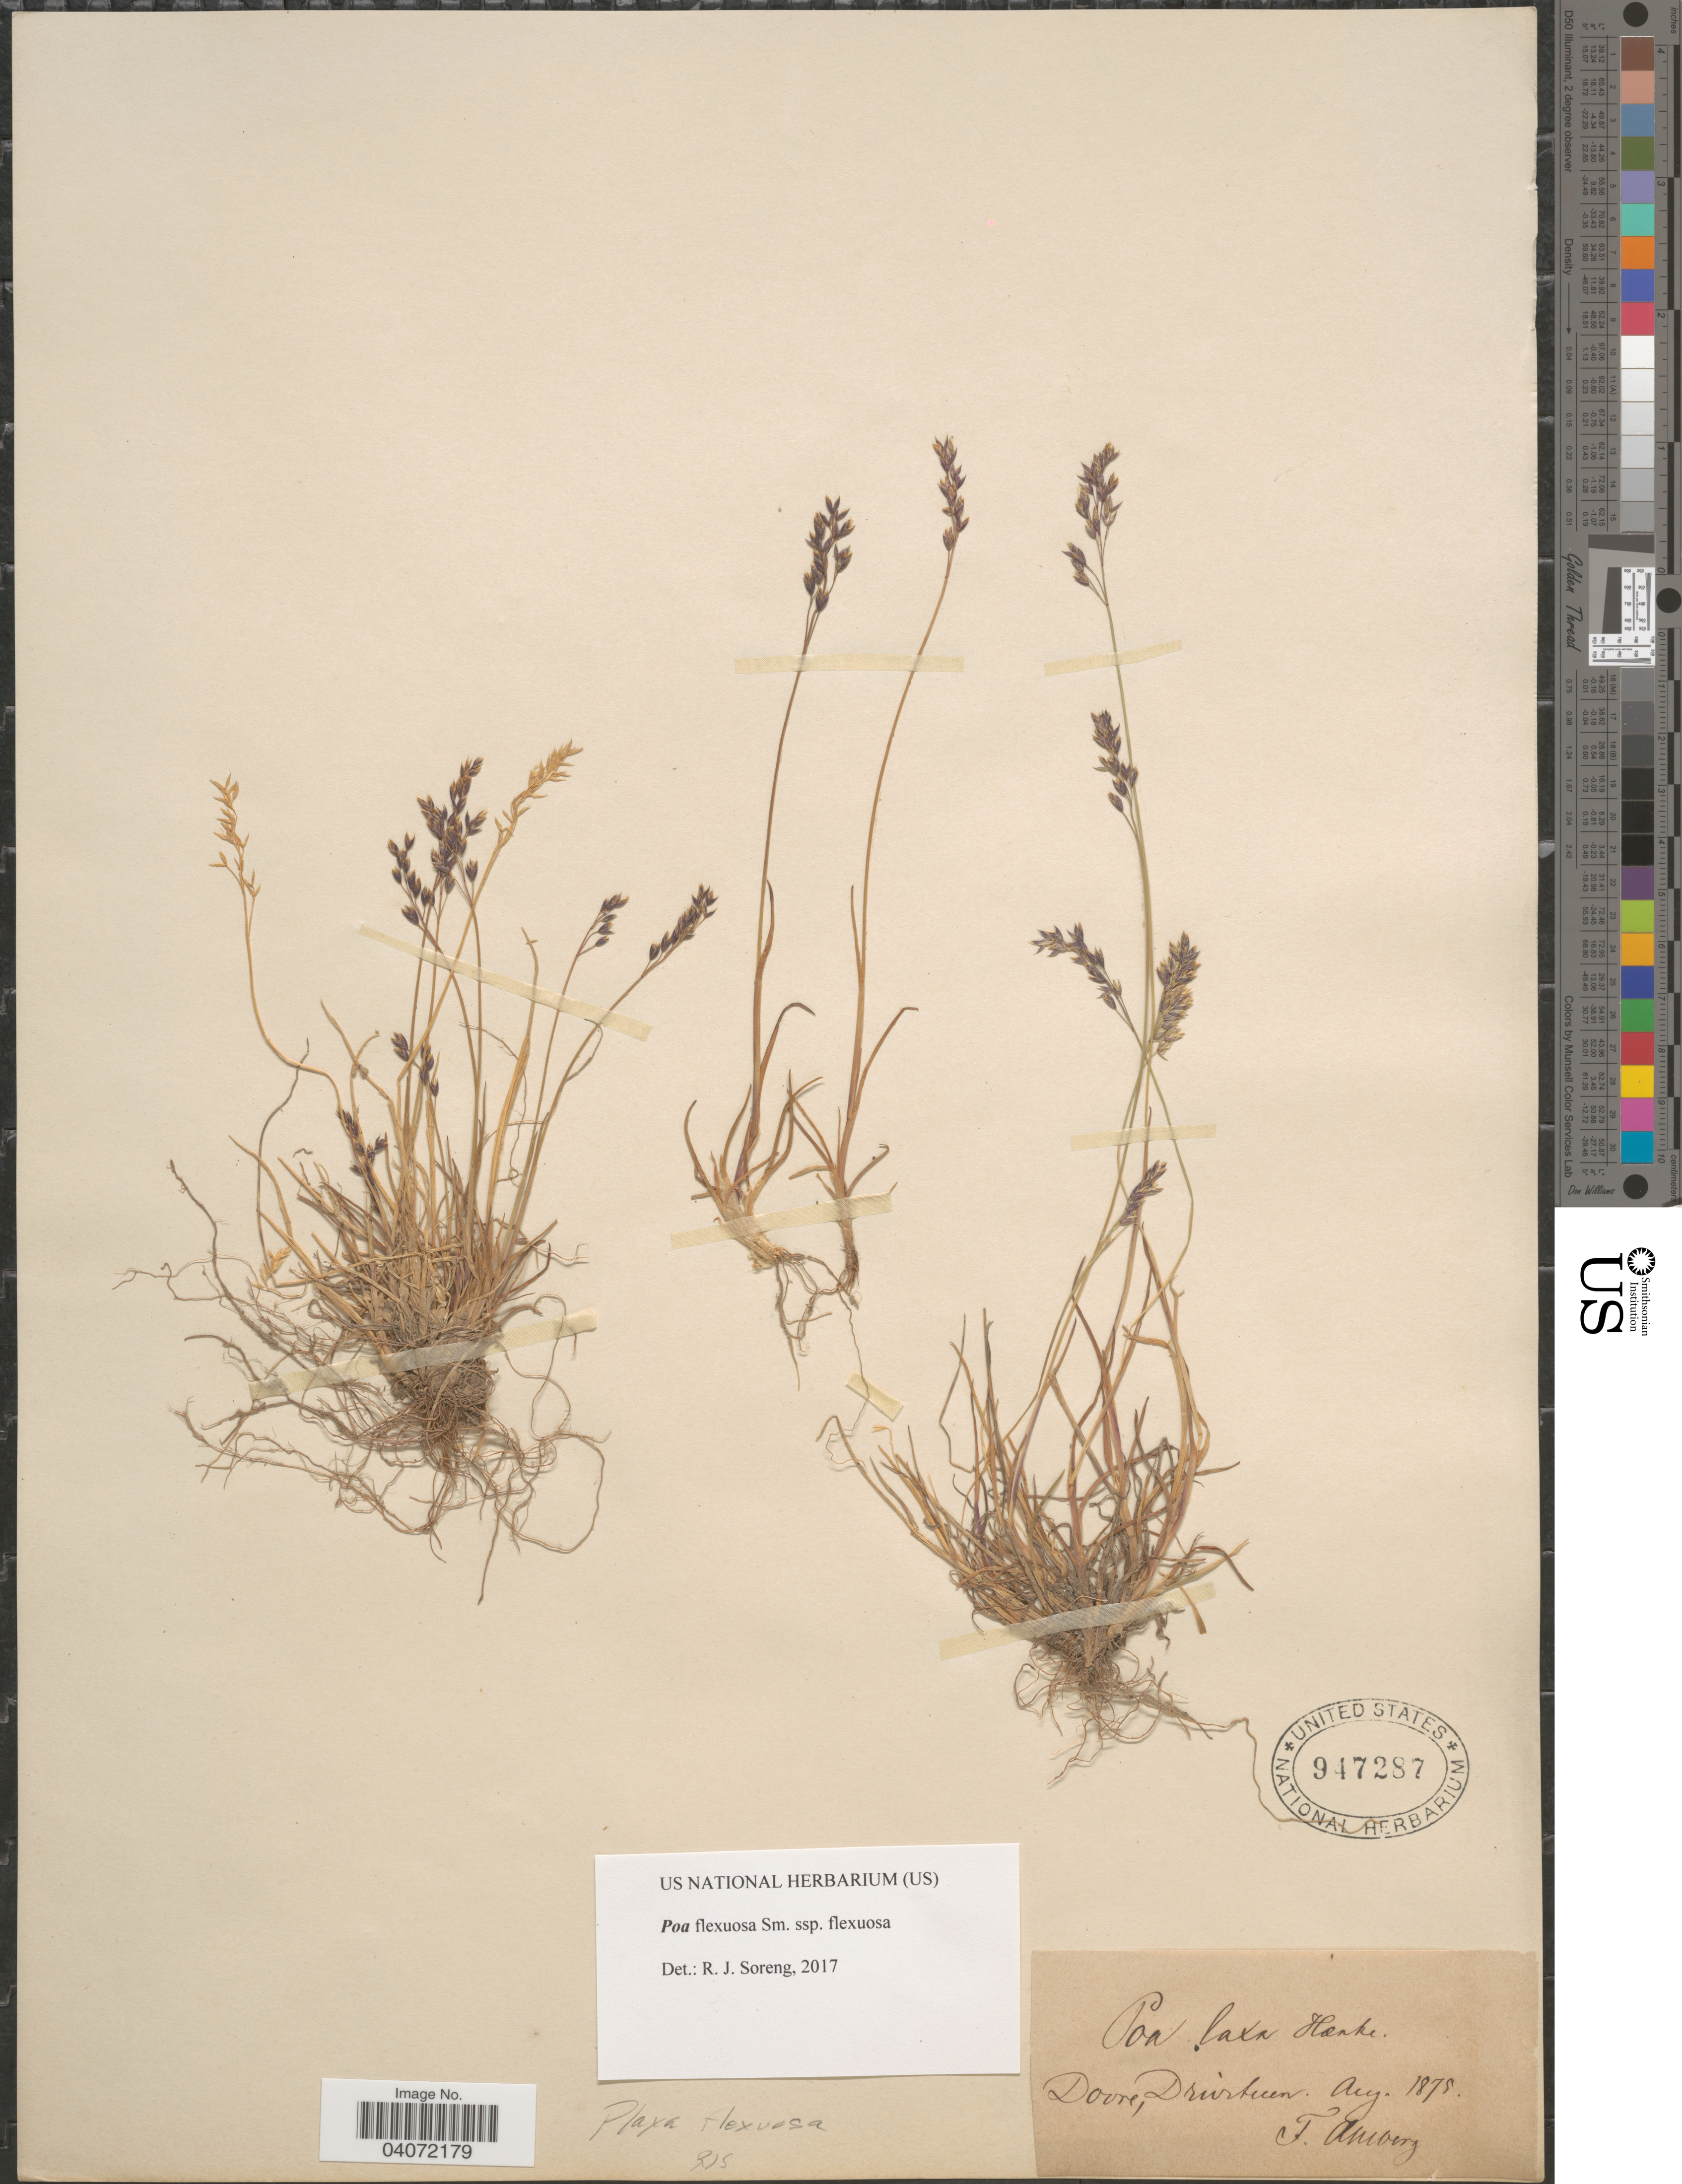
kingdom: Plantae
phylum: Tracheophyta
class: Liliopsida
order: Poales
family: Poaceae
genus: Poa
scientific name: Poa flexuosa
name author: Muhl.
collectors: F. Ahlberg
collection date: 1875-08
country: Norway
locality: Dovre, Drivstuen.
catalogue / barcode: US 947287